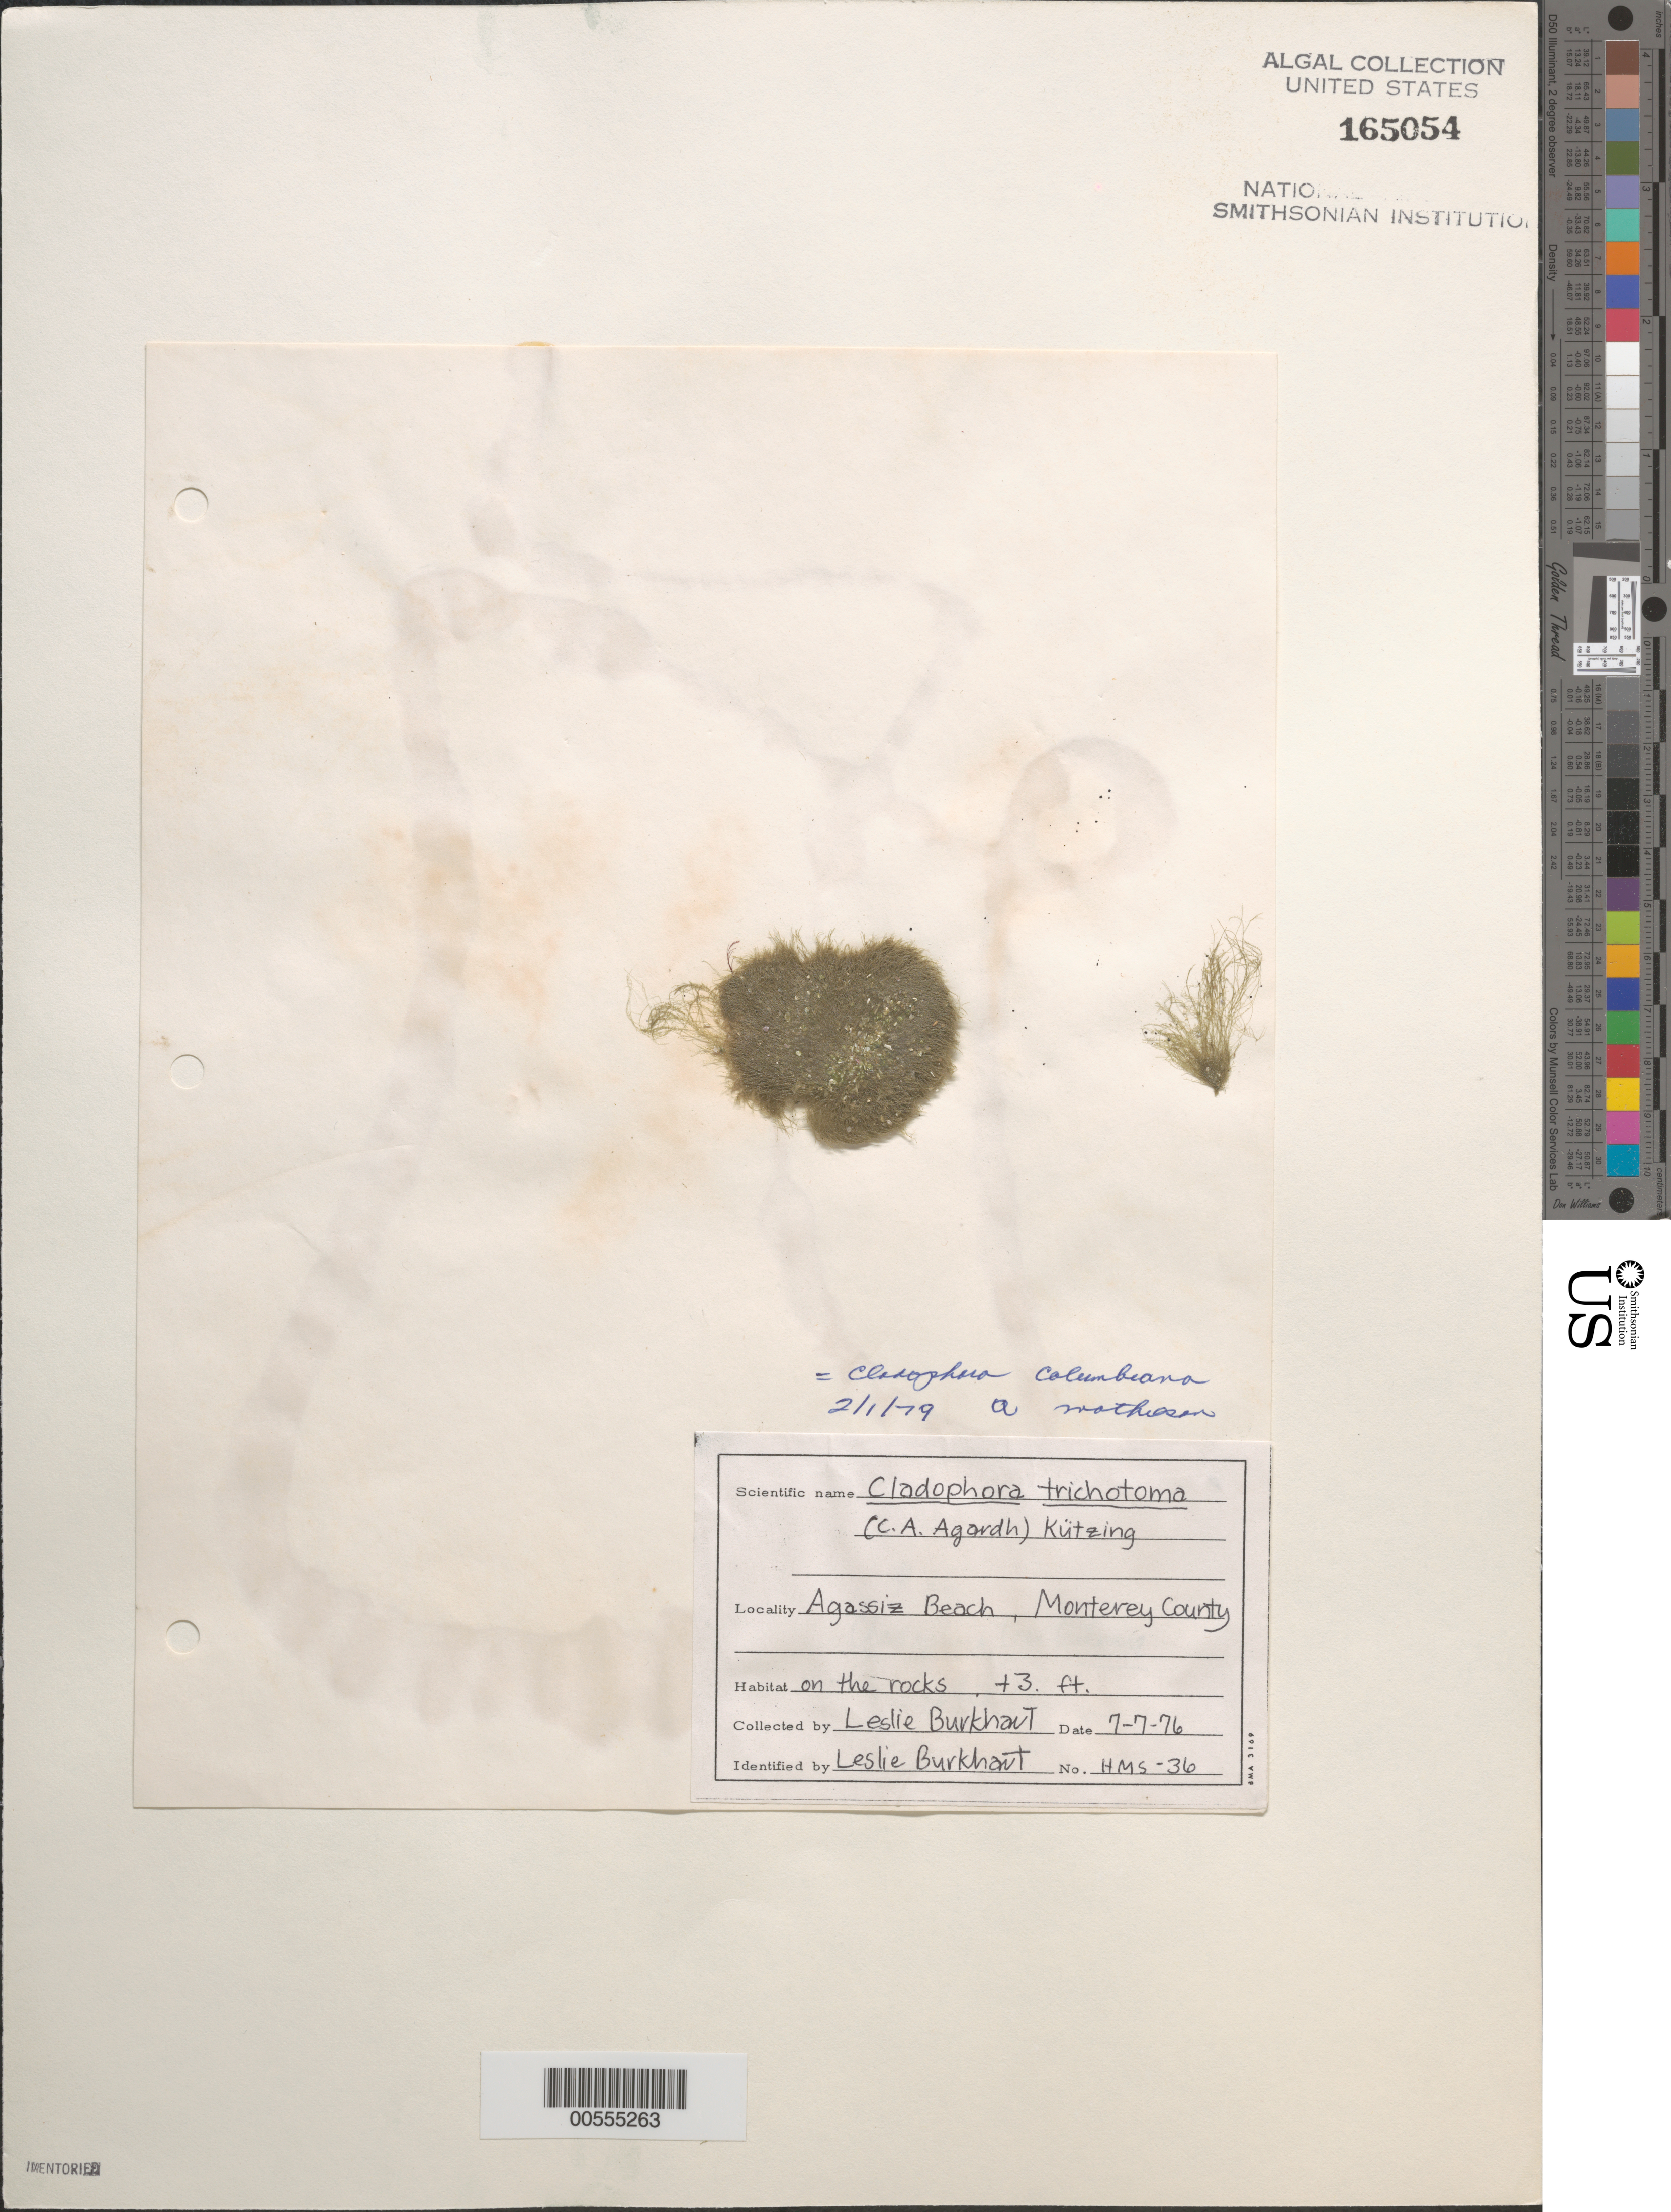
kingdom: Plantae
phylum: Chlorophyta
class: Ulvophyceae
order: Cladophorales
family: Cladophoraceae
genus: Cladophora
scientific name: Cladophora columbiana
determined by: Mathieson, A. C.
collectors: L. Burkhart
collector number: Hms-36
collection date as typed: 07 Jul 1976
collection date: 1976-07-07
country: United States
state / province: California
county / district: Monterey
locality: Agassiz Beach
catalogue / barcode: US 165054